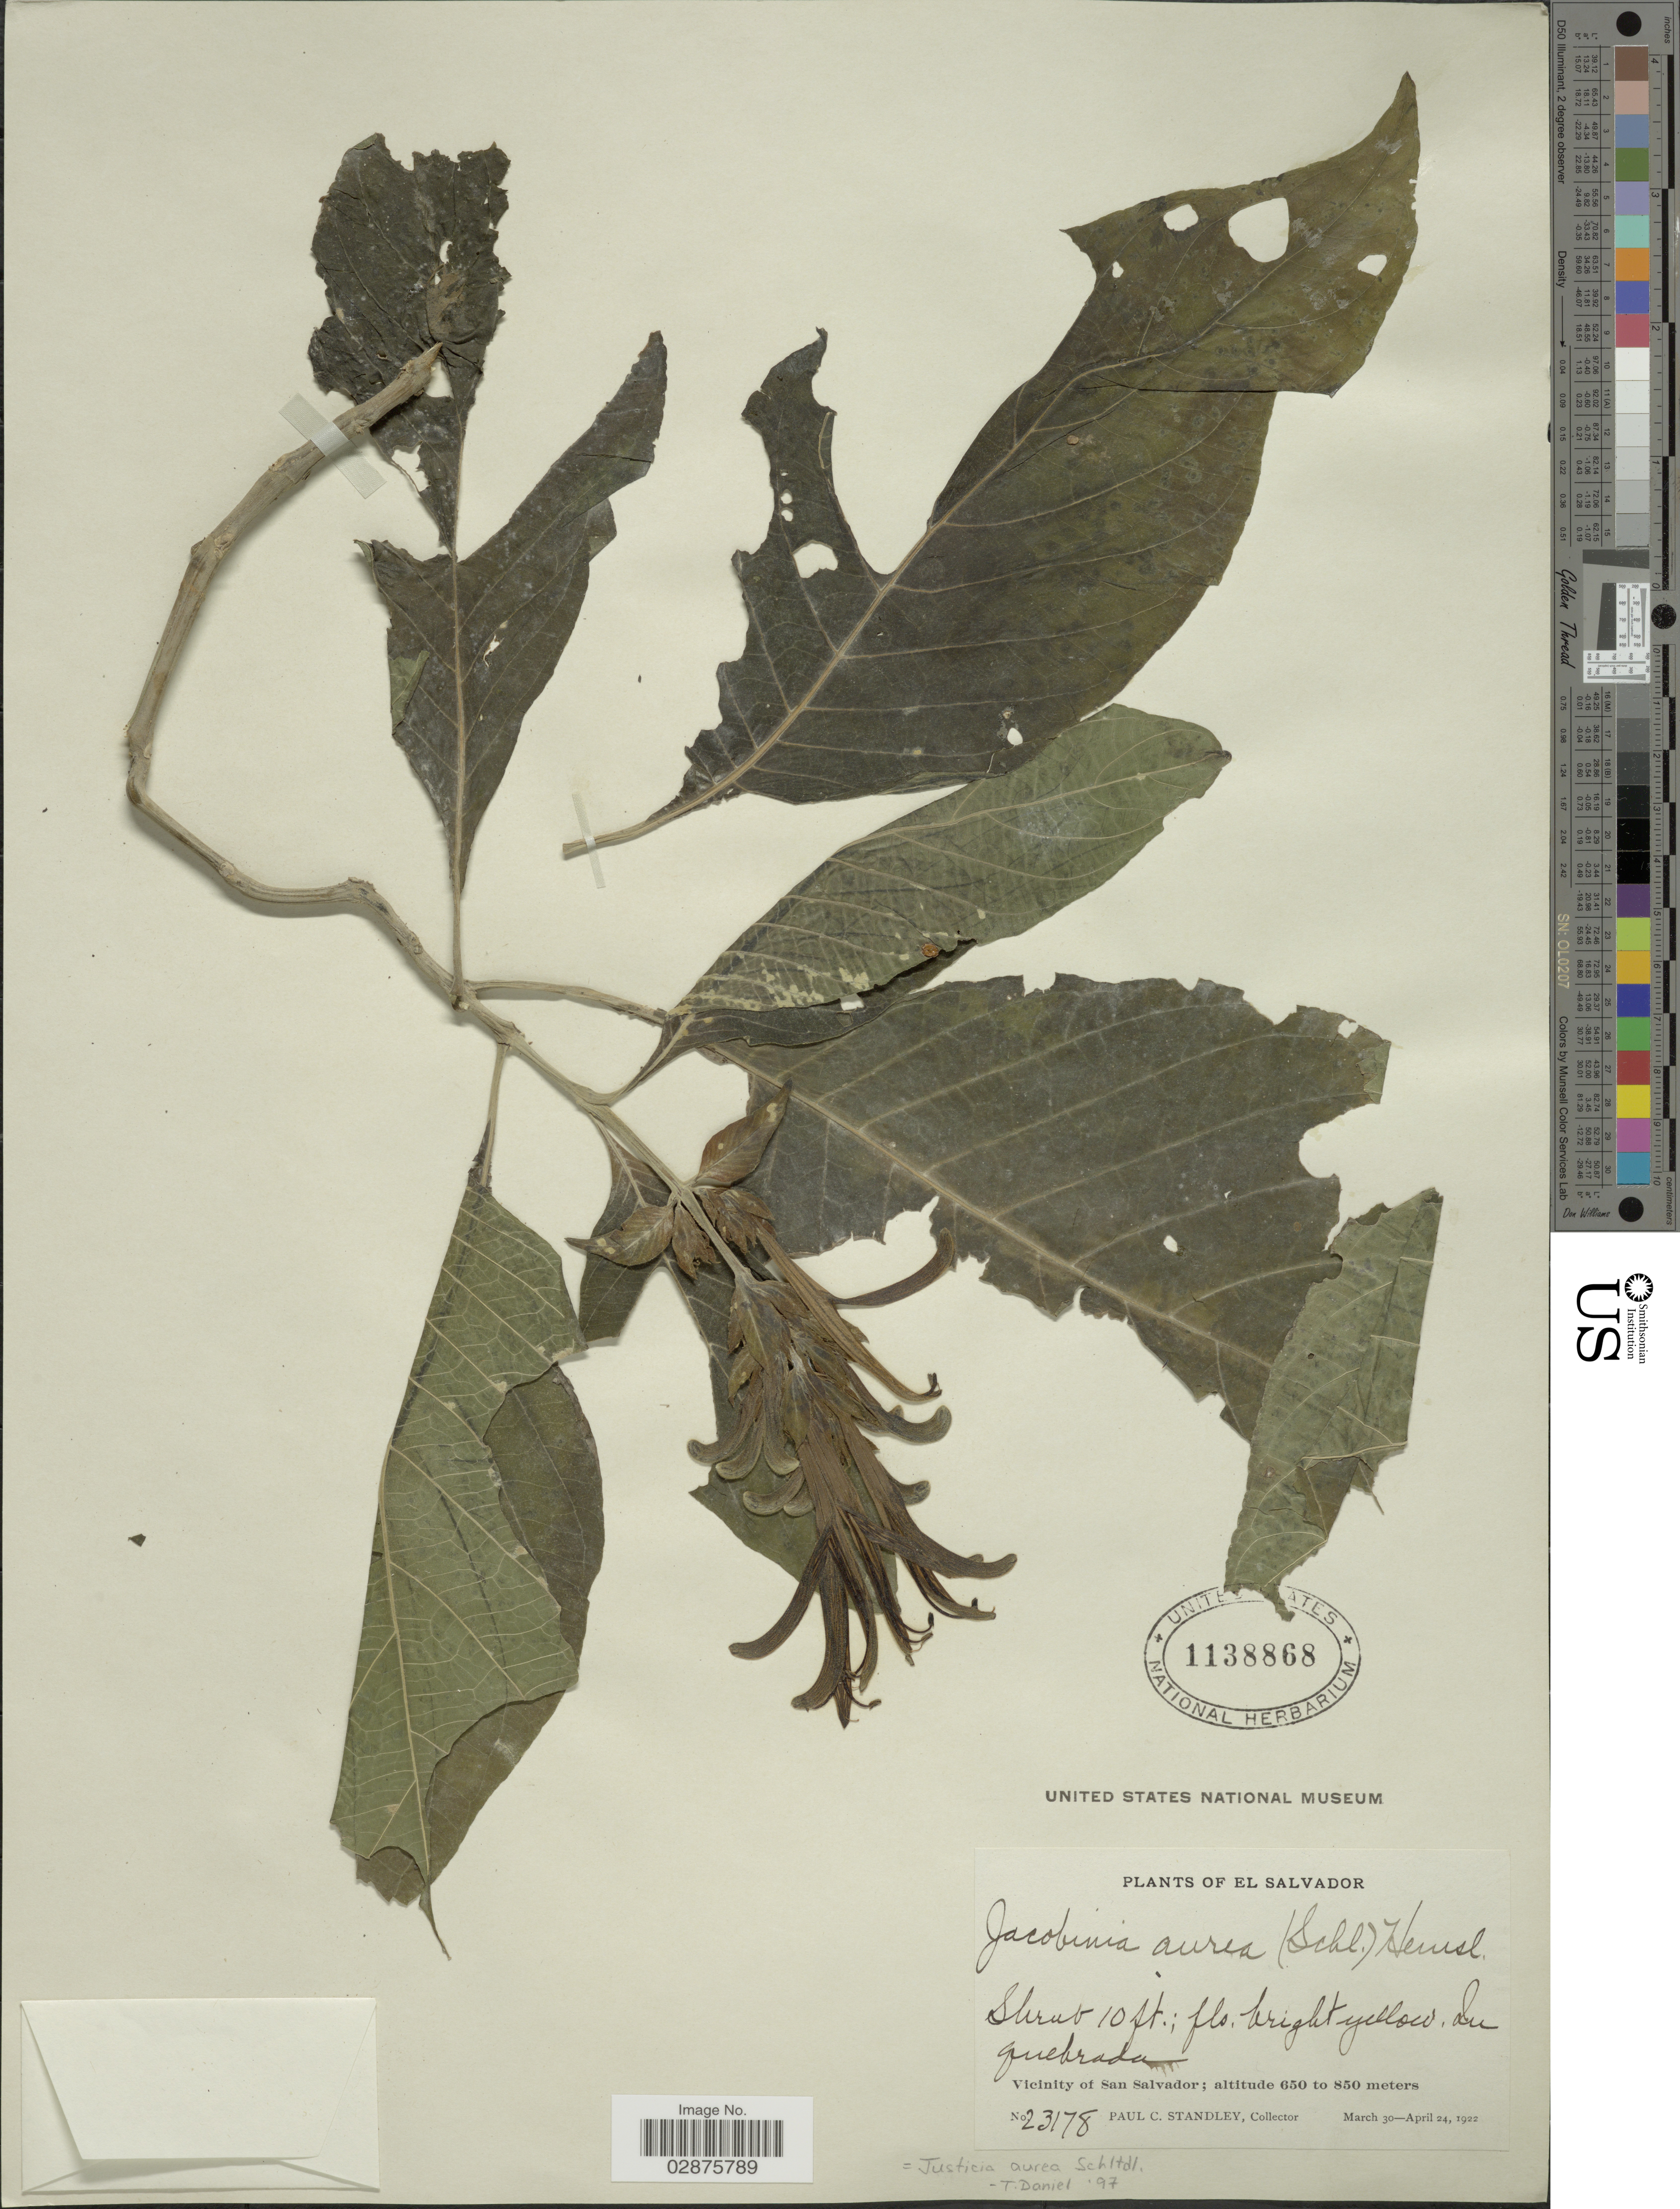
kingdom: Plantae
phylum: Tracheophyta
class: Magnoliopsida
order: Lamiales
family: Acanthaceae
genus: Justicia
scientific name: Justicia aurea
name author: Schltdl.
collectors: P. C. Standley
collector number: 23178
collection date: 1922-03-30/1922-04-24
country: El Salvador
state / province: San Salvador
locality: Du quebrada, Vicinity of San Salvador.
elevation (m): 650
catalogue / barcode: US 1138868